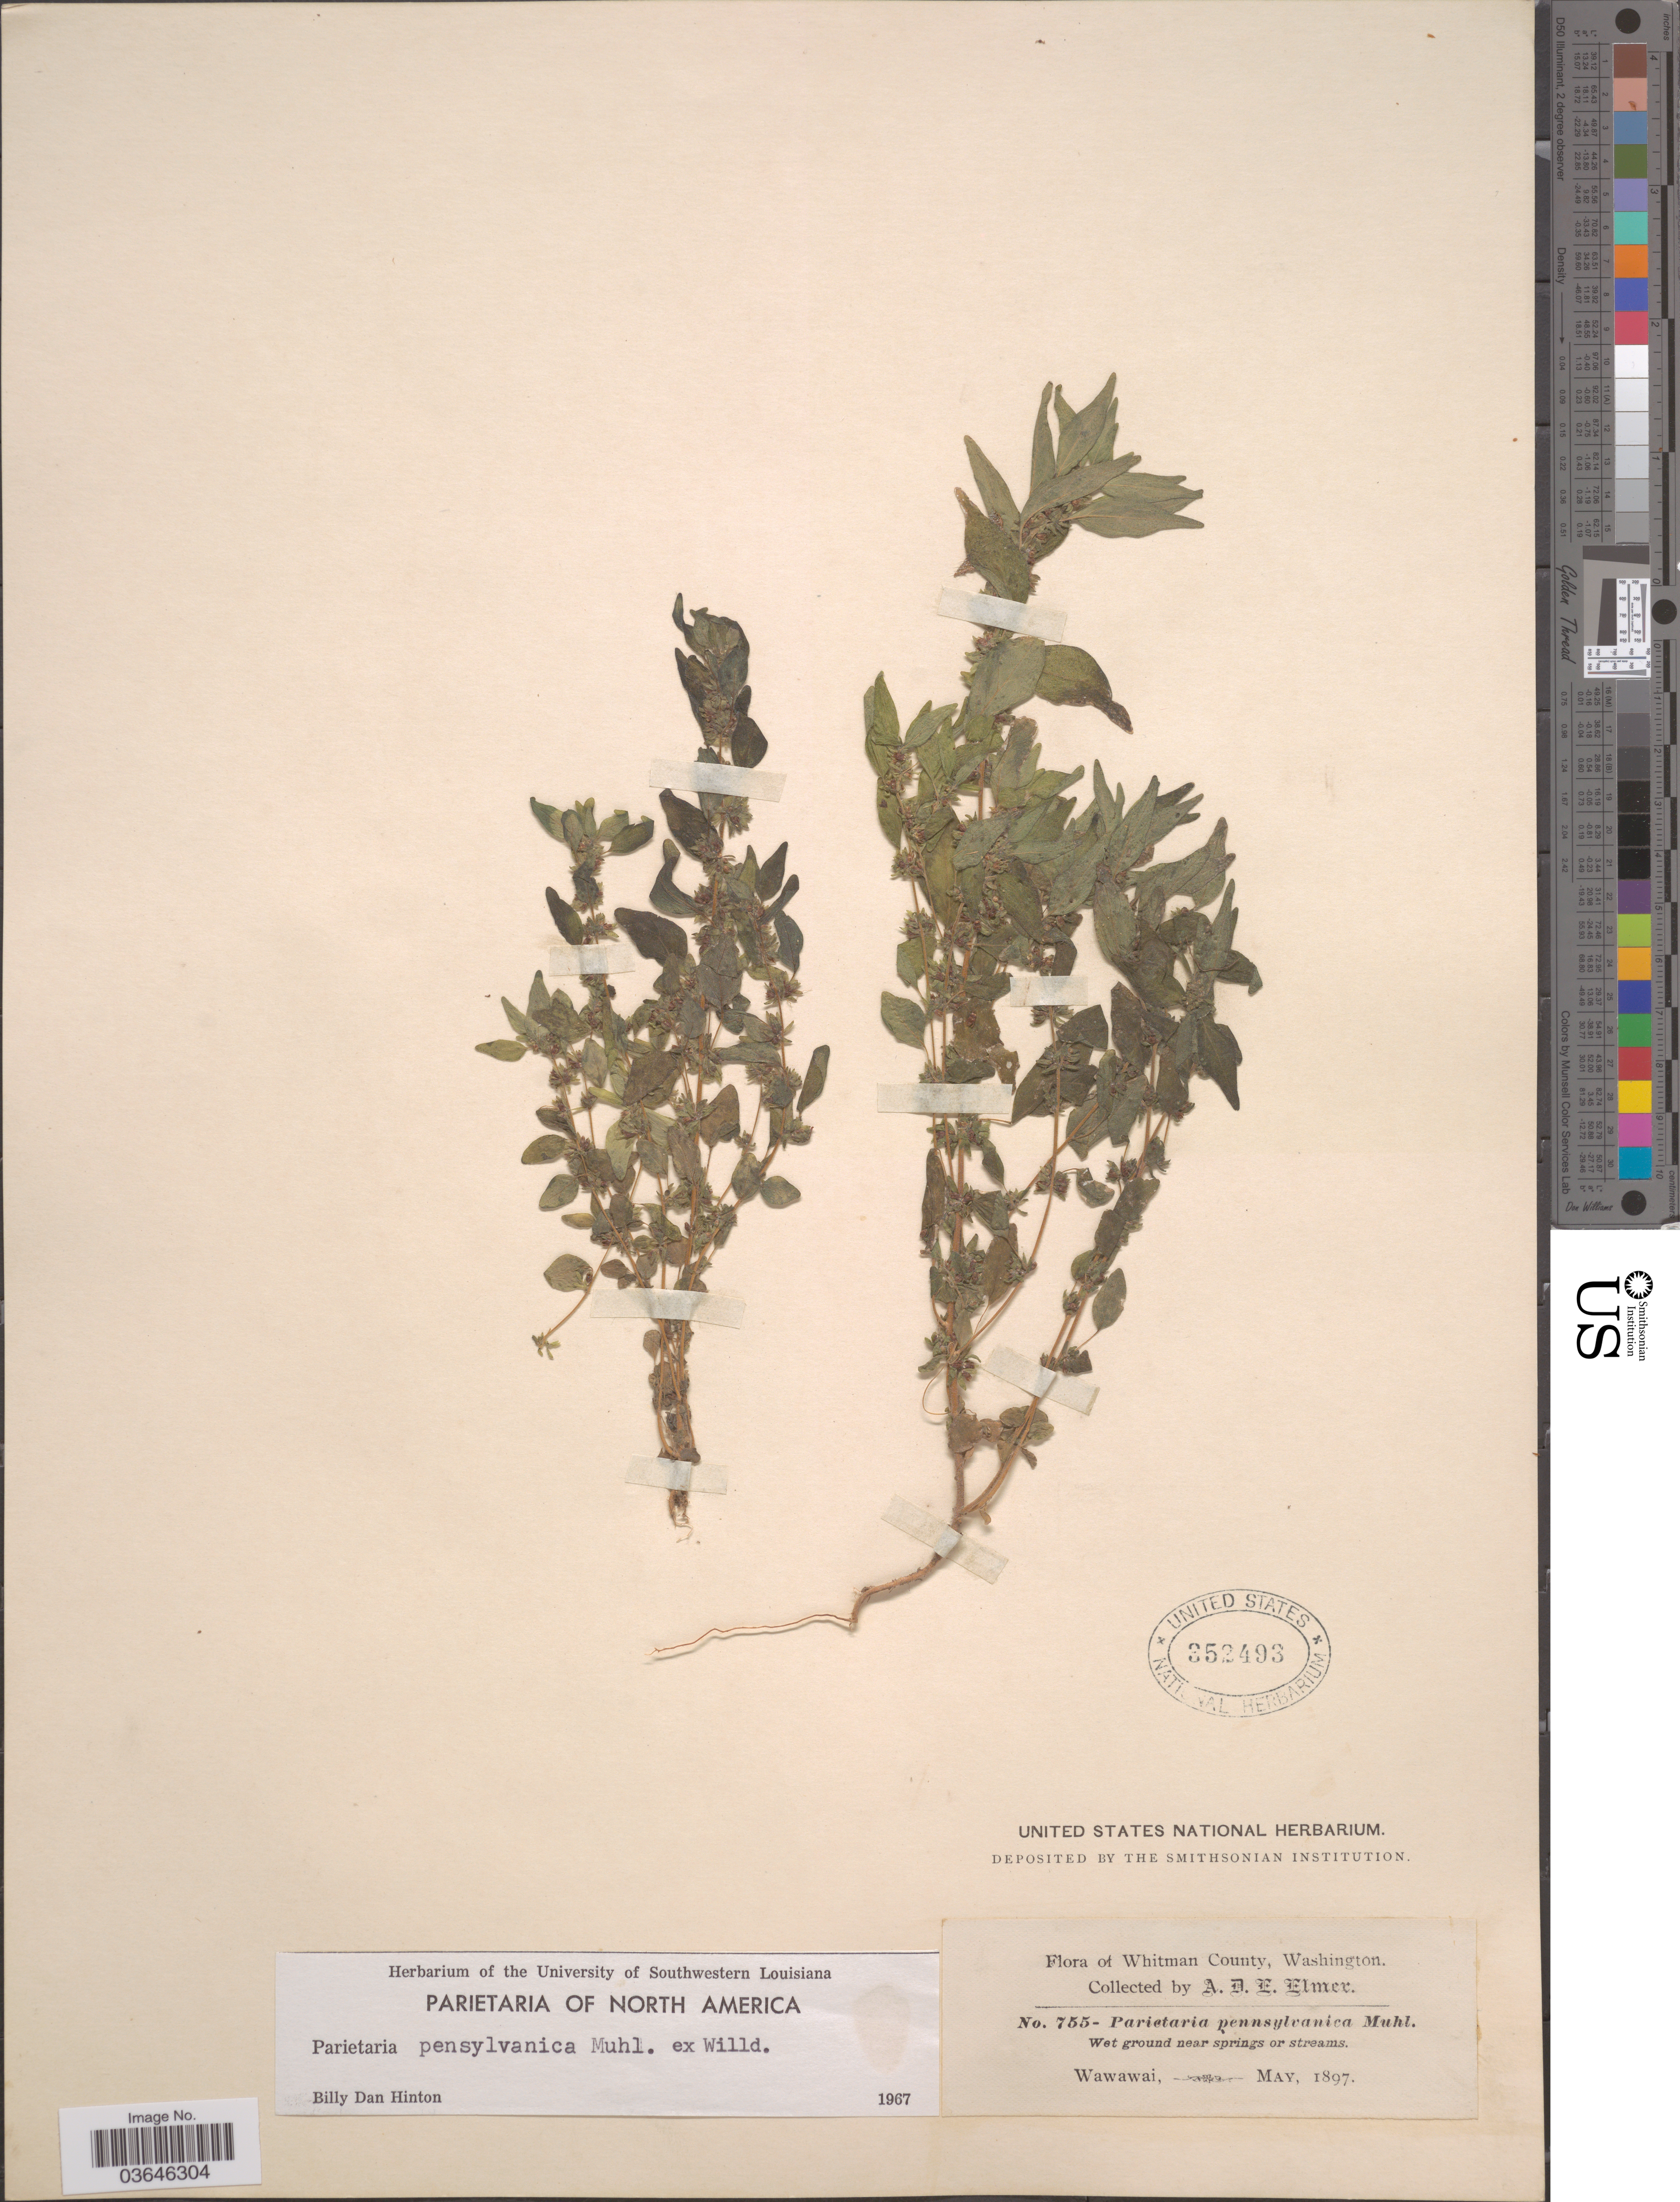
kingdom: Plantae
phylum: Tracheophyta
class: Magnoliopsida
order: Rosales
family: Urticaceae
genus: Parietaria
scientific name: Parietaria pensylvanica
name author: Muhl. ex Willd.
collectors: A. D. E. Elmer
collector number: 755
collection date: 1897-05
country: United States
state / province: Washington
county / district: Whitman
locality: Whitman County. Wawawai.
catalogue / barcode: US 352493